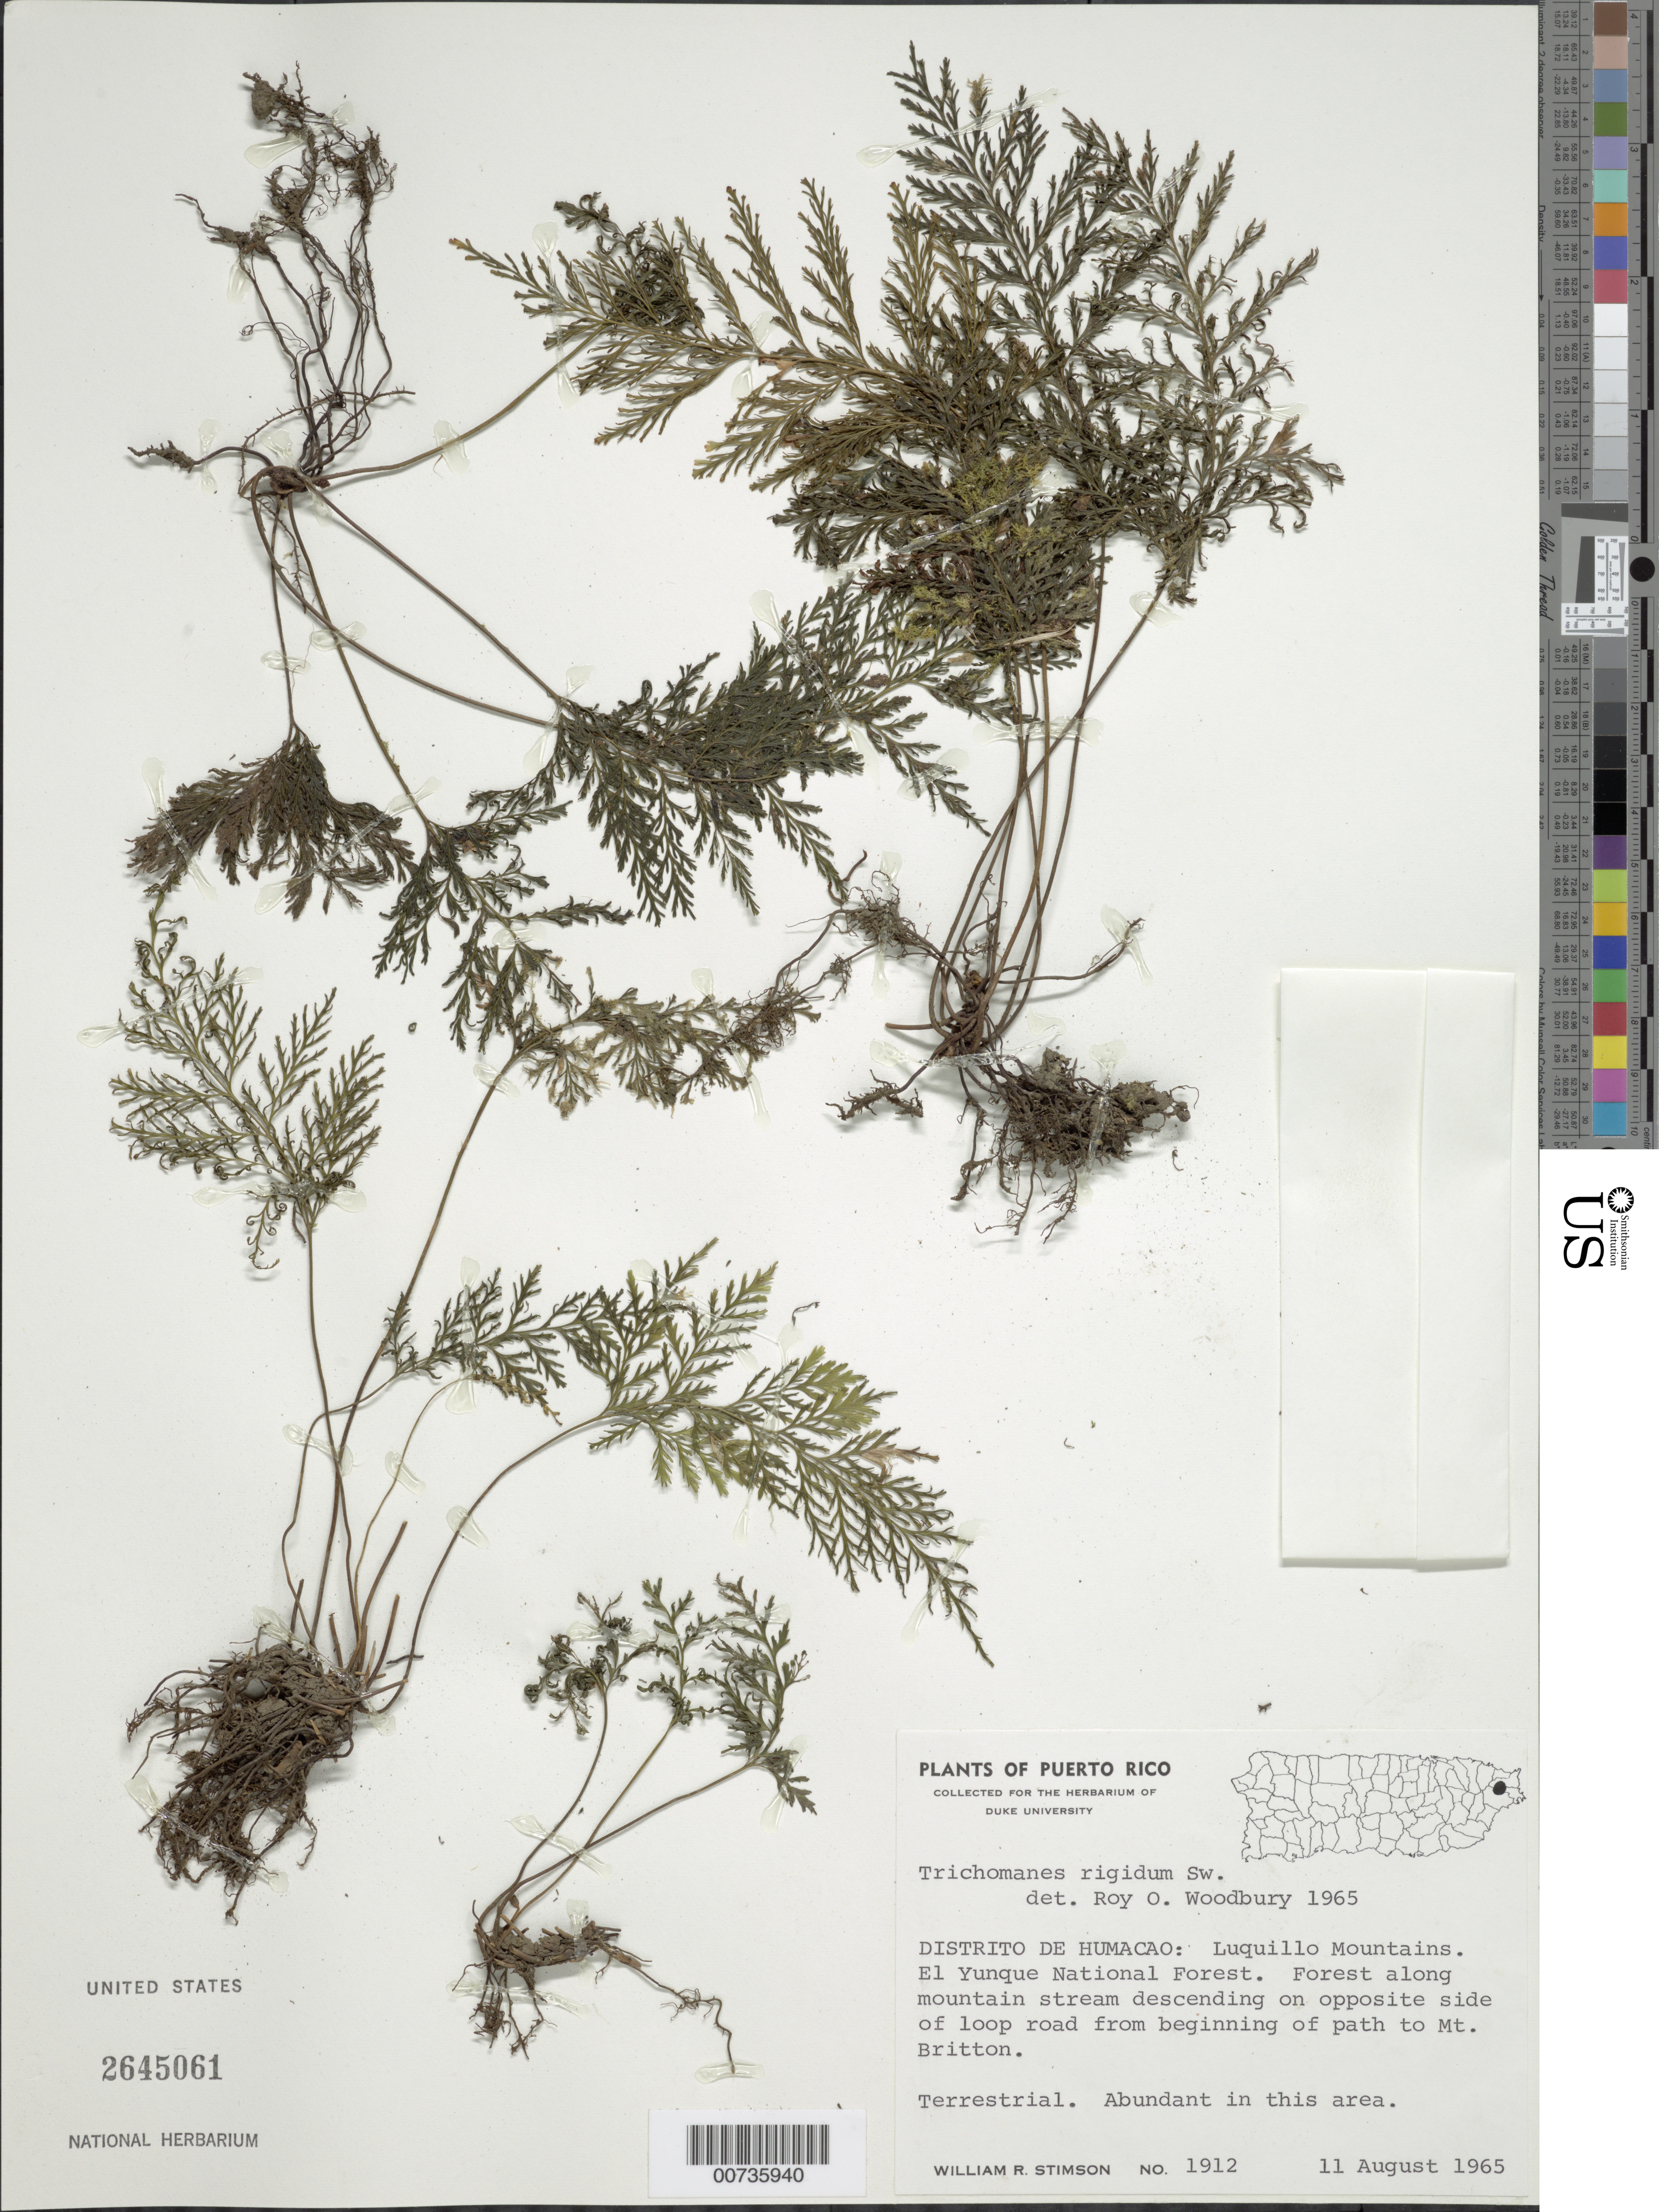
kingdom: Plantae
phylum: Tracheophyta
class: Polypodiopsida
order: Hymenophyllales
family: Hymenophyllaceae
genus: Abrodictyum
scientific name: Abrodictyum rigidum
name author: (Sw.) Ebihara & Dubuisson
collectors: W. R. Stimson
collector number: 1912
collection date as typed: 11 Aug 1965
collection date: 1965-08-11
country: Puerto Rico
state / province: Luquillo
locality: Luquillo Mts. El Yunque Natl. Forest: forest along mountain stream descending on opposite side of loop road from beginning of path of Mt. Britton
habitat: Terrestrial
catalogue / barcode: US 2645061